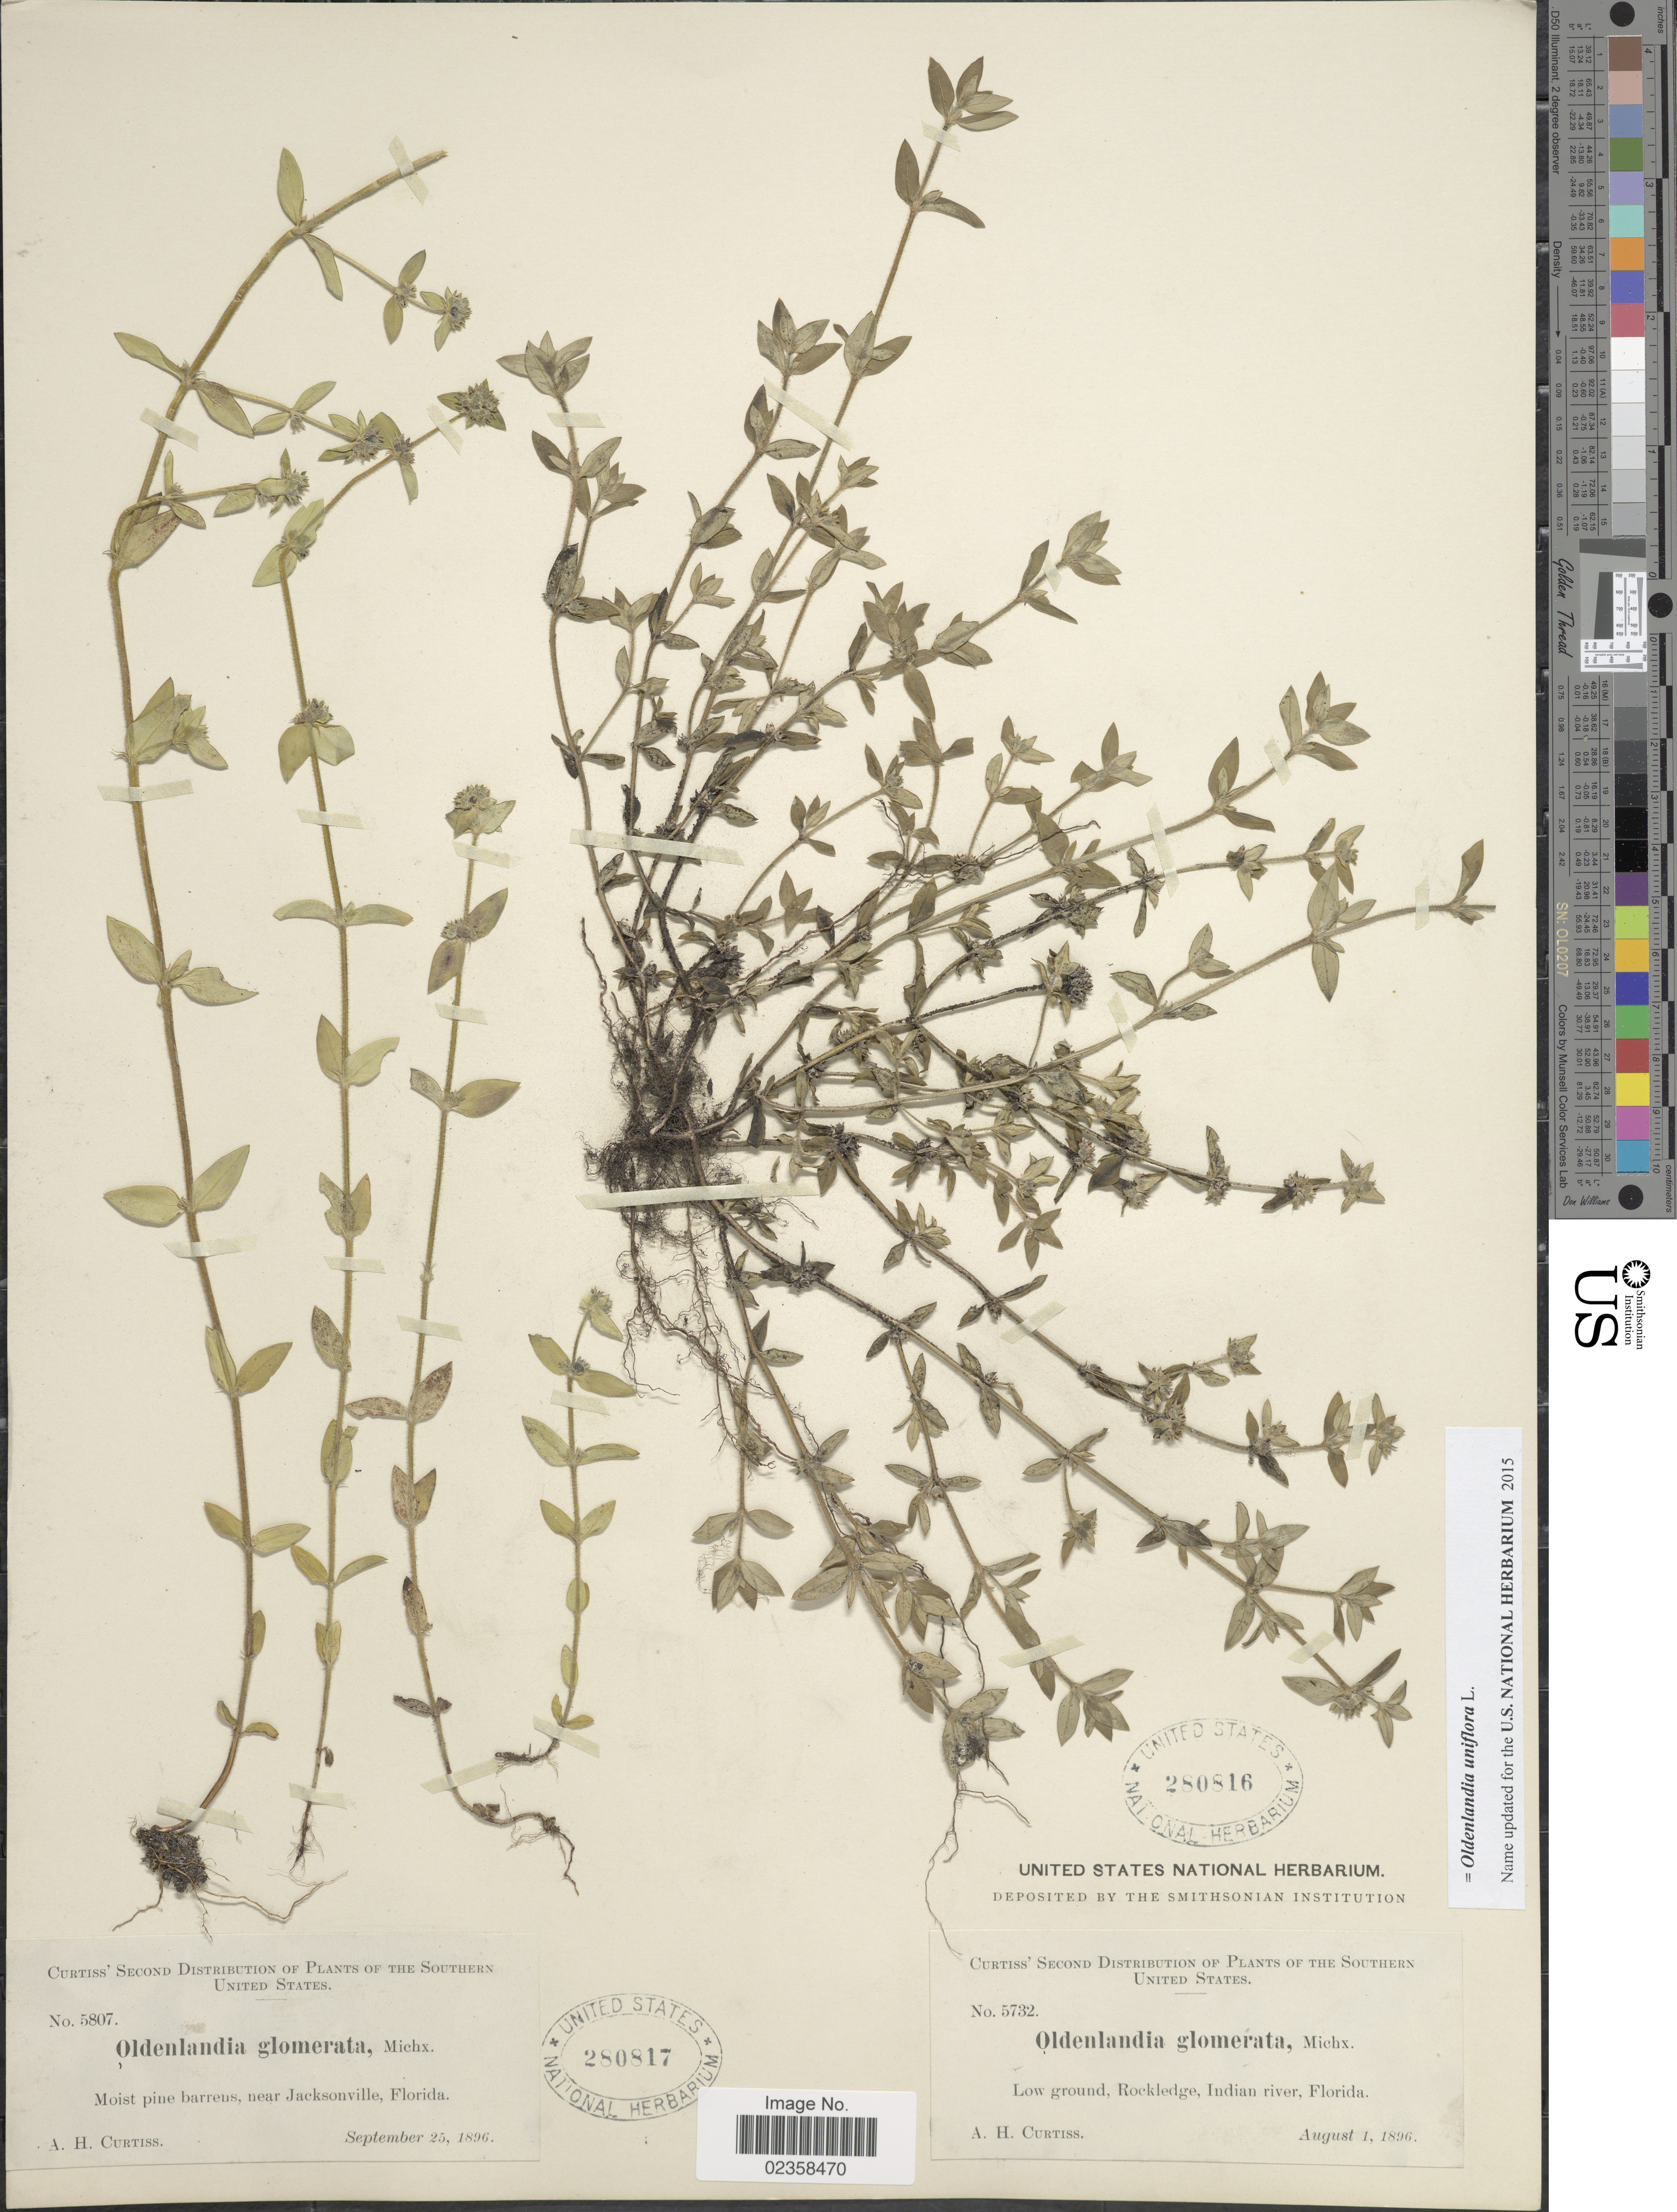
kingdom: Plantae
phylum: Tracheophyta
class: Magnoliopsida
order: Gentianales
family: Rubiaceae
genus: Oldenlandia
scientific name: Oldenlandia uniflora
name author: L.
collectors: A. H. Curtiss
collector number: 5732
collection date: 1896-08-01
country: United States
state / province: Florida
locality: Low ground, Rockledge, Indian River, Florida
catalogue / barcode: US 280816-2